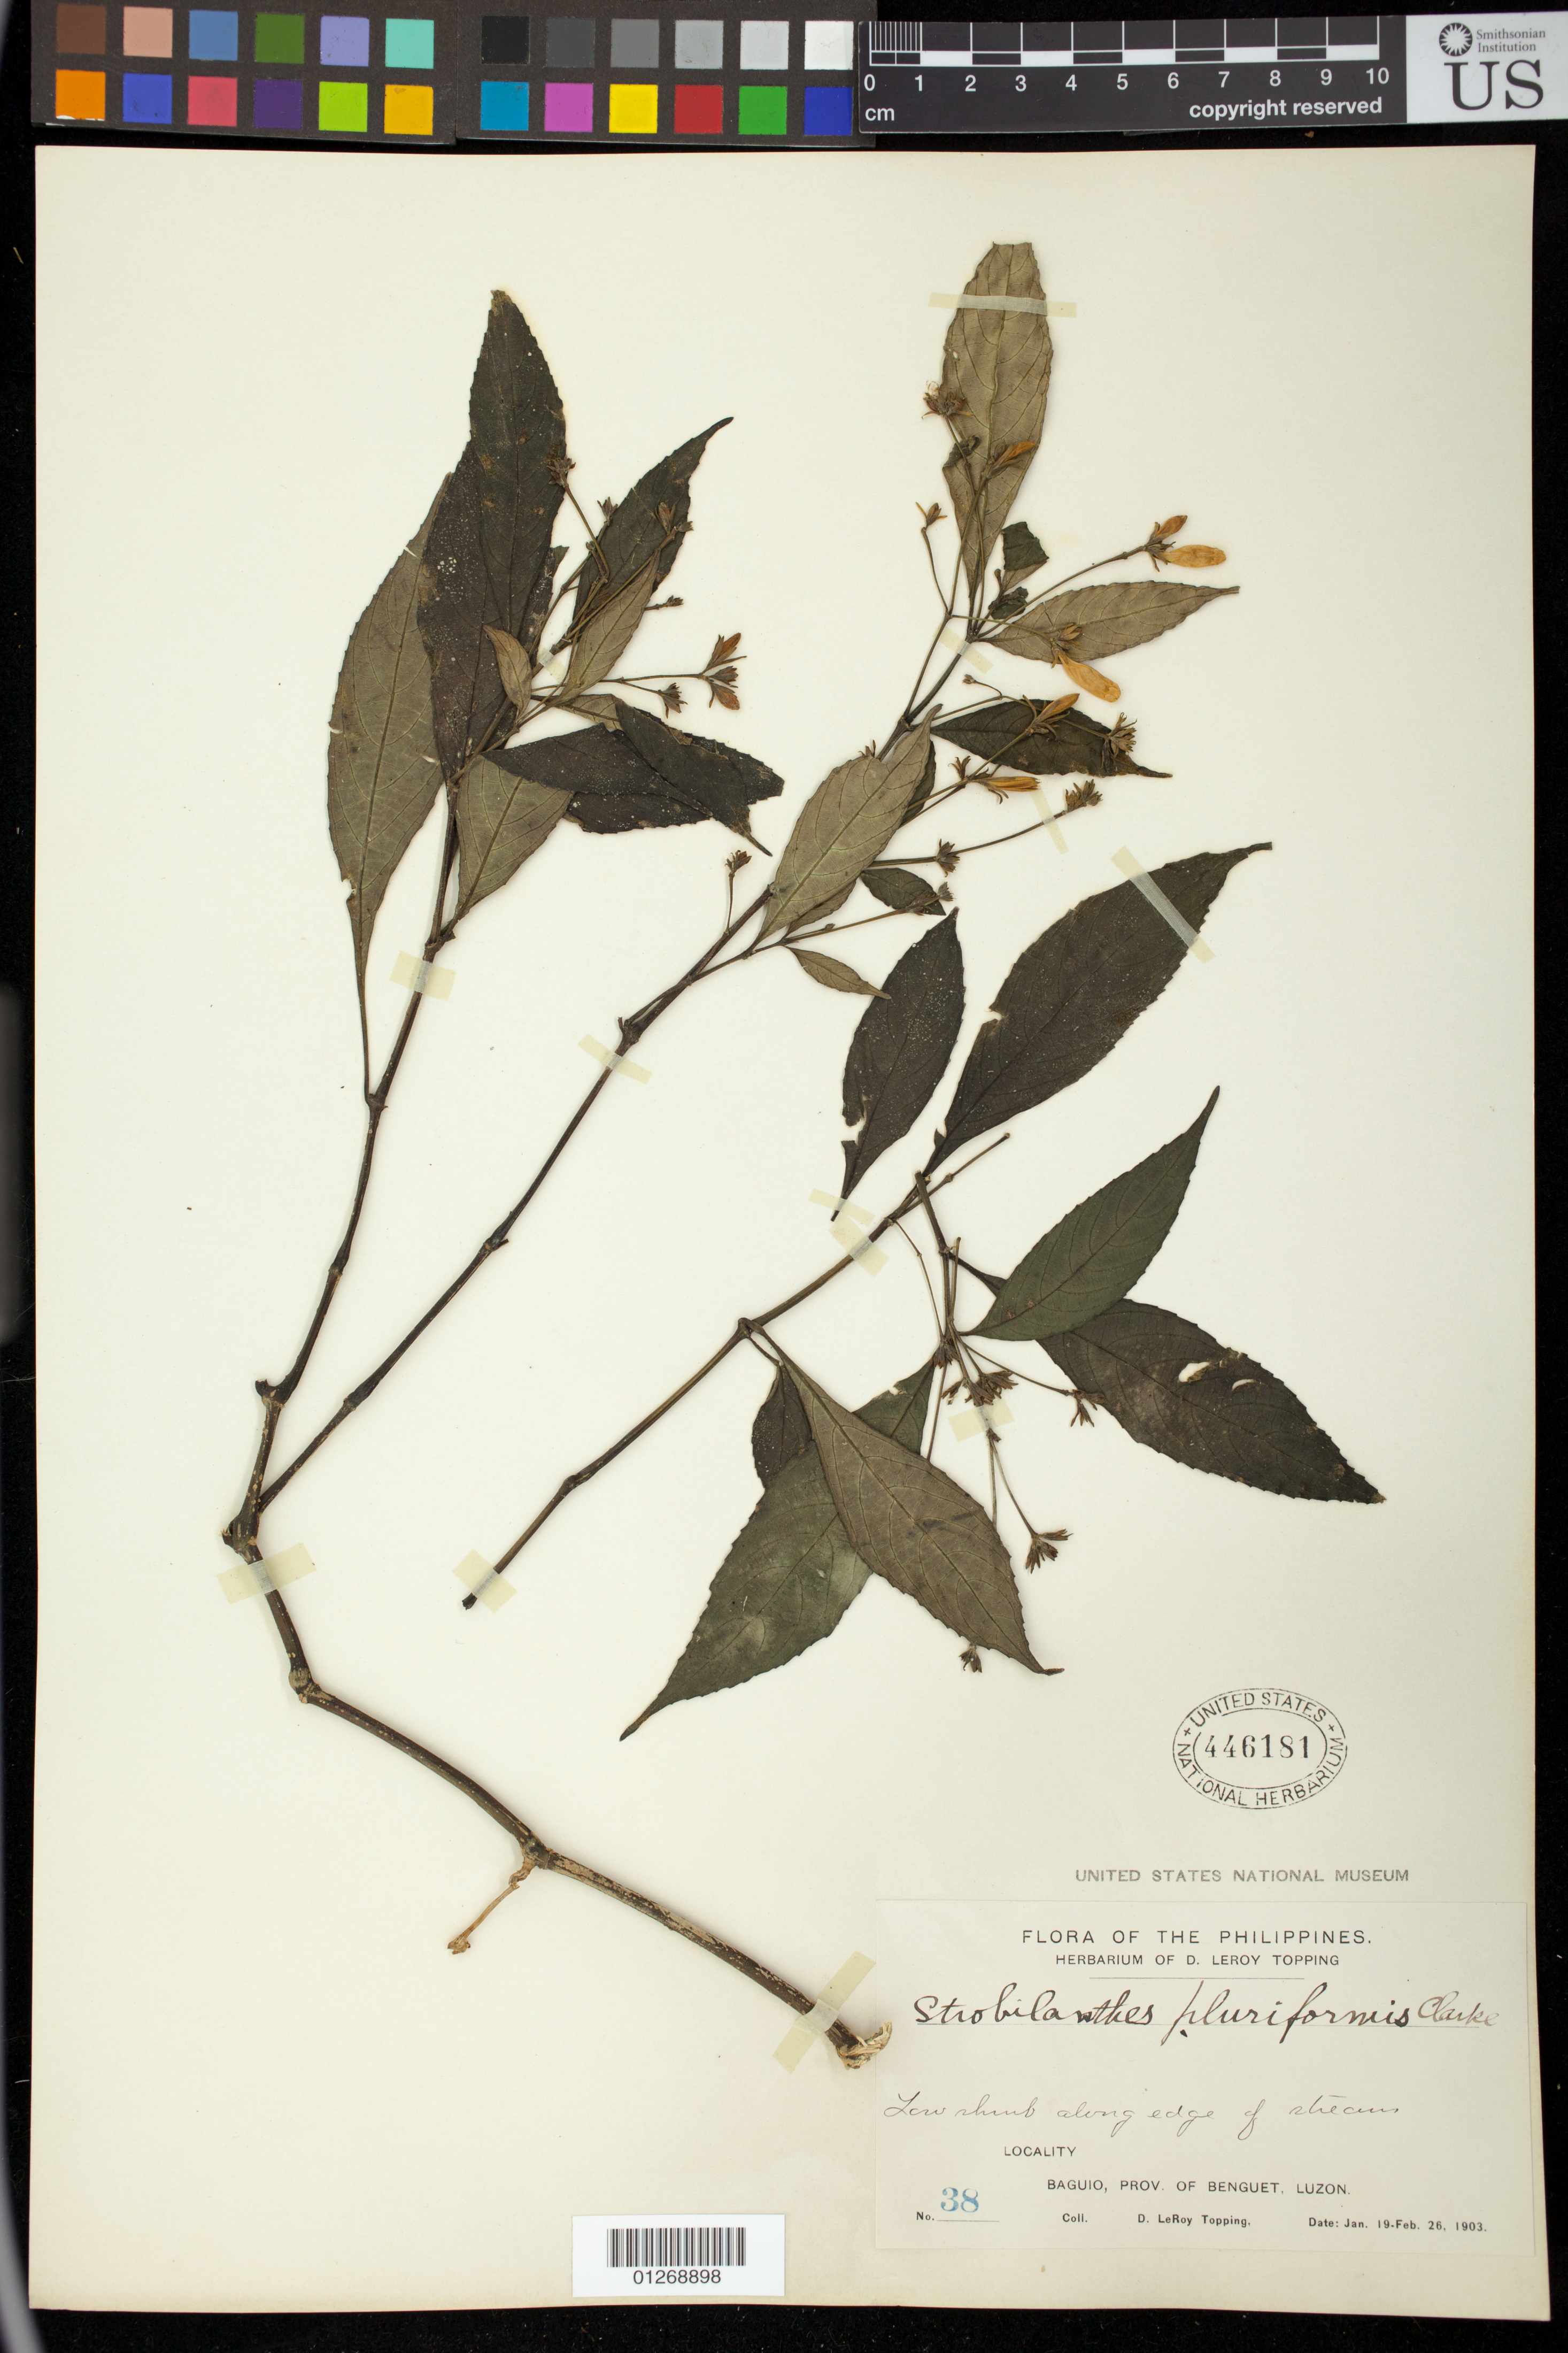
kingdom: Plantae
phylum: Tracheophyta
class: Magnoliopsida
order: Lamiales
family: Acanthaceae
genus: Strobilanthes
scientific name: Strobilanthes pluriformis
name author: C.B. Clarke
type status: Isosyntype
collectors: D. L. Topping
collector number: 38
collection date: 1903-01-19/1903-02-26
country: Philippines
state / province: Cordillera (Administrative Region)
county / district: Benguet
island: Luzon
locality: Baguio, prov. of Benguet, Luzon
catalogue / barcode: US 446181